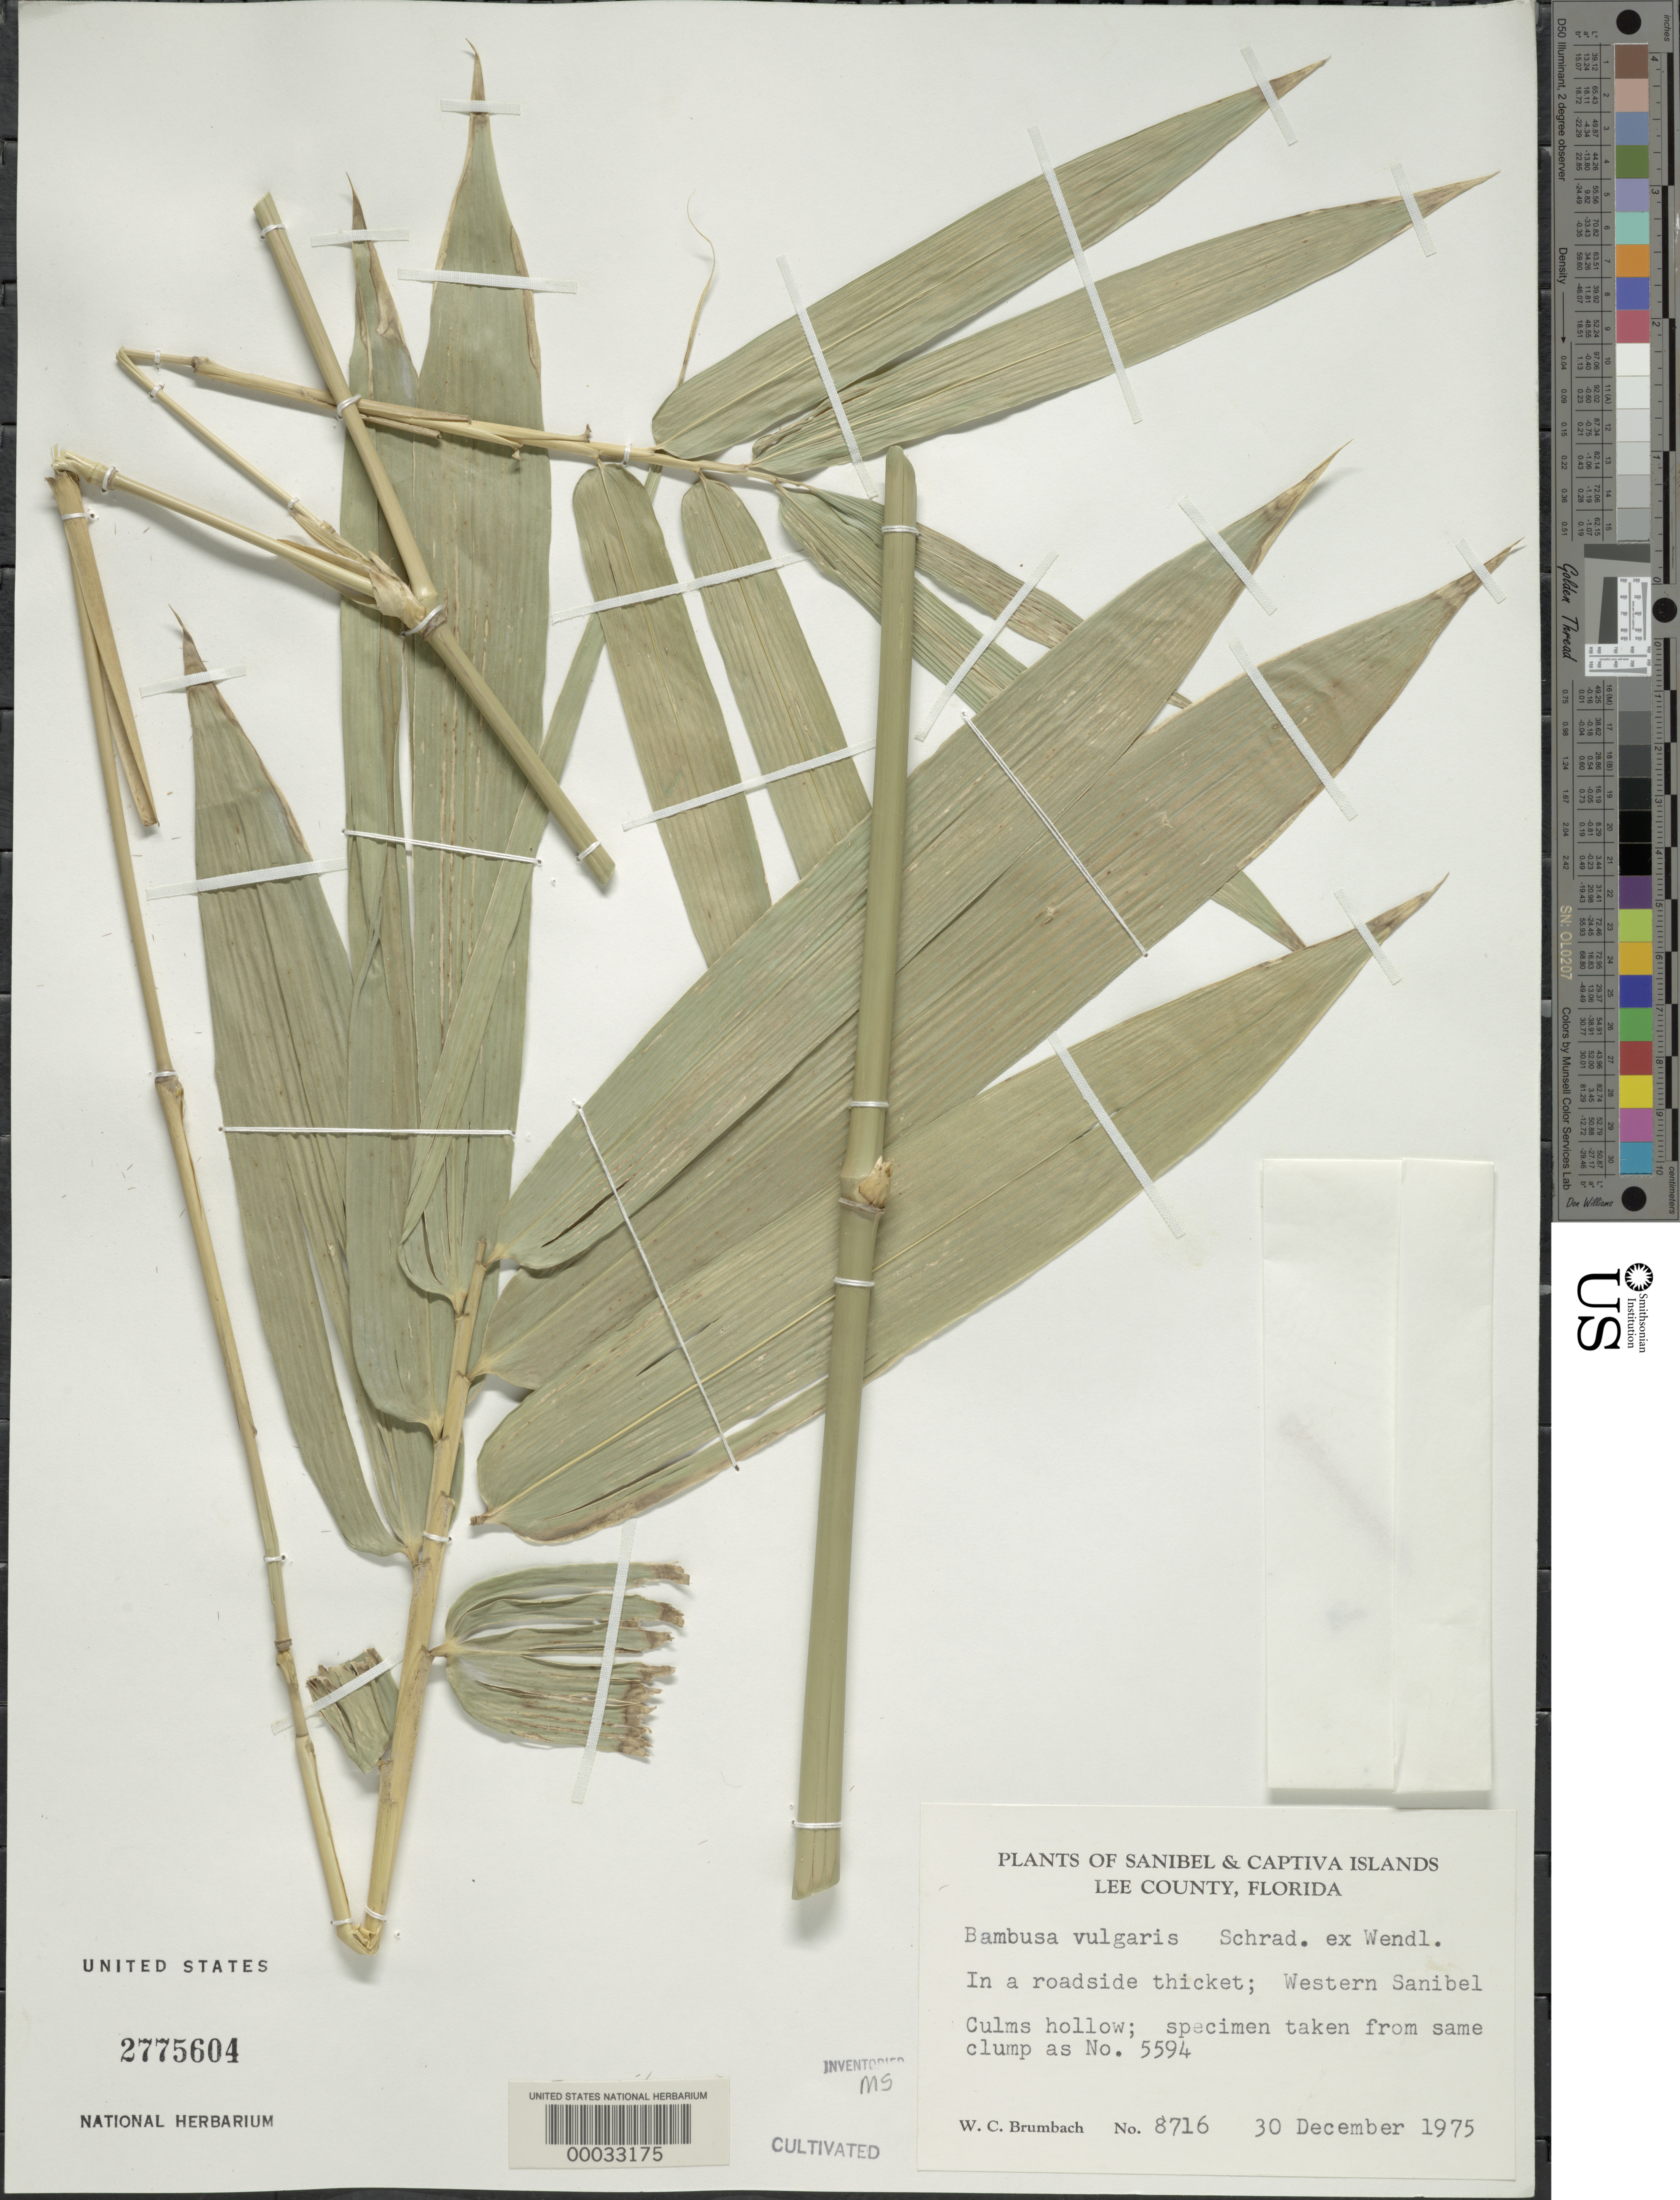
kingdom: Plantae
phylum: Tracheophyta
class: Liliopsida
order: Poales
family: Poaceae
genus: Bambusa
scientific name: Bambusa vulgaris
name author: Schrad. ex J.C. Wendl.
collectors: W. C. Brumbach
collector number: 8716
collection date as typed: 30 Dec 1975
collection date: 1975-12-30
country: United States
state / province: Florida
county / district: Lee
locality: Sanibel island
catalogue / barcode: US 2775604